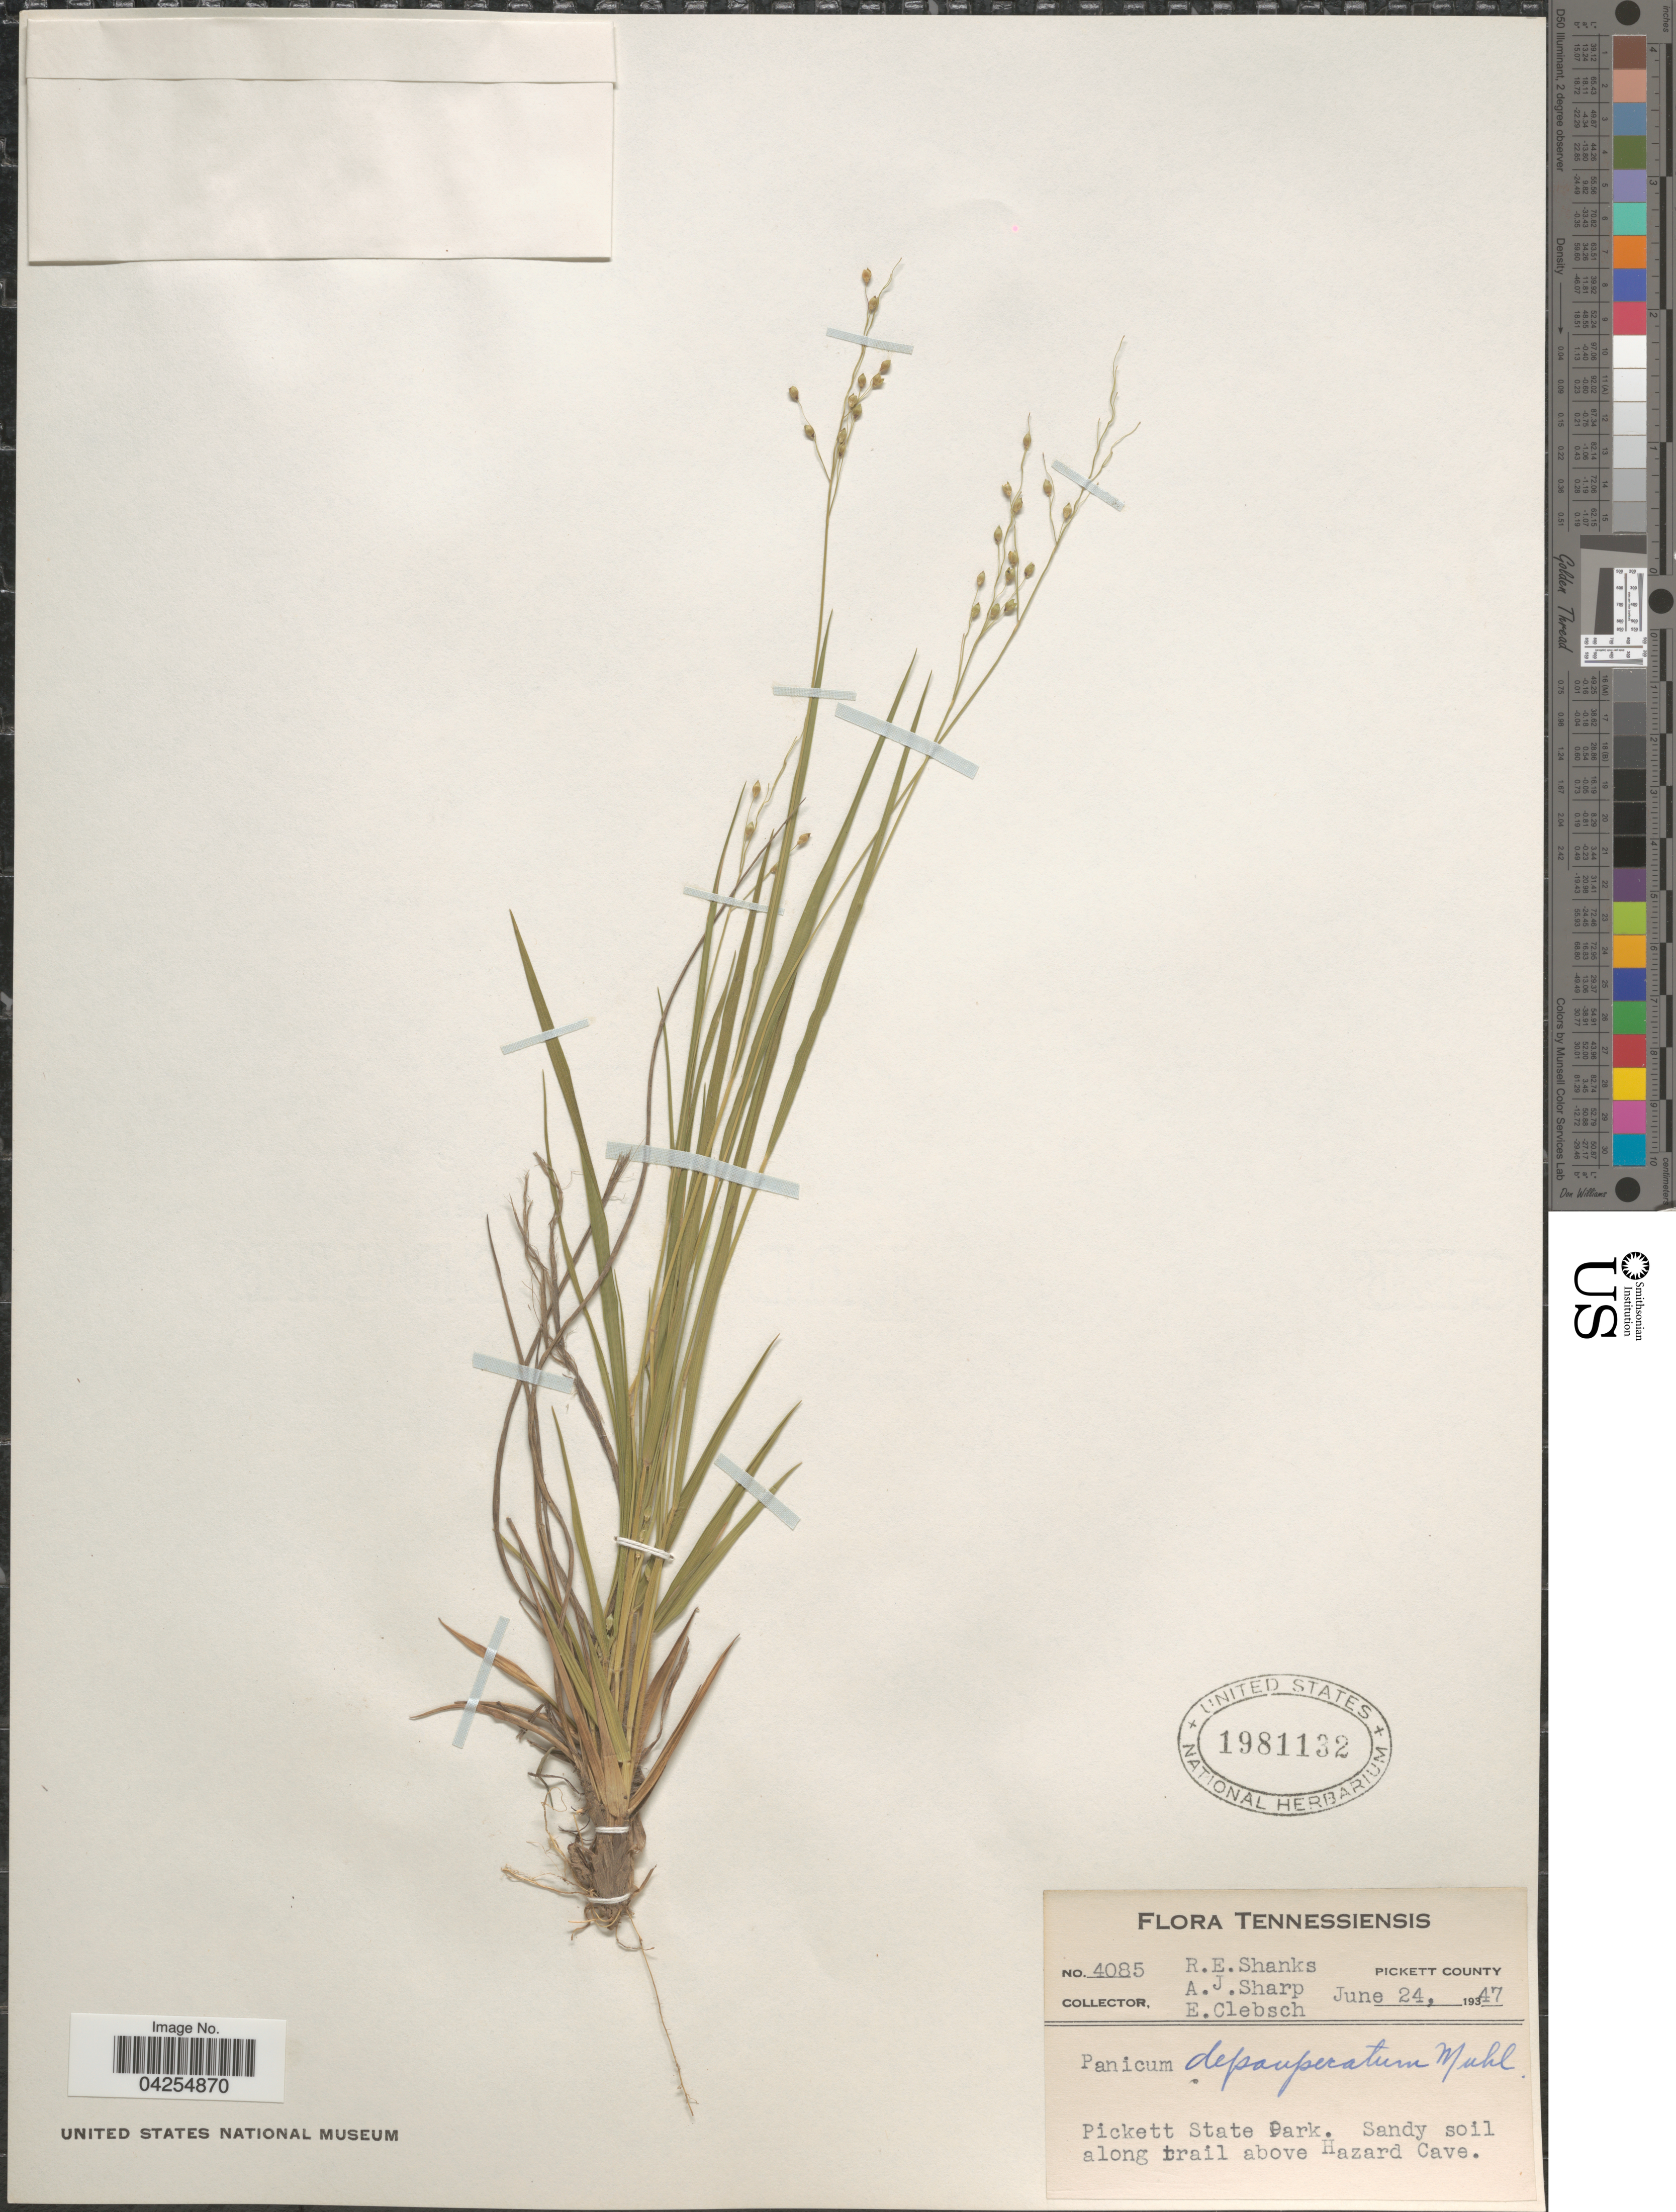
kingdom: Plantae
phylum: Tracheophyta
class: Liliopsida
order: Poales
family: Poaceae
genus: Dichanthelium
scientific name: Dichanthelium depauperatum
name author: (Muhl.) Gould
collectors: R. Shanks, A. J. Sharp & E. Clebsch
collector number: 4085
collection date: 1947-06-24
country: United States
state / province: Tennessee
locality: Pickett County. Pickett State Park. Along trail above Hazard Cave.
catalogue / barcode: US 1981132